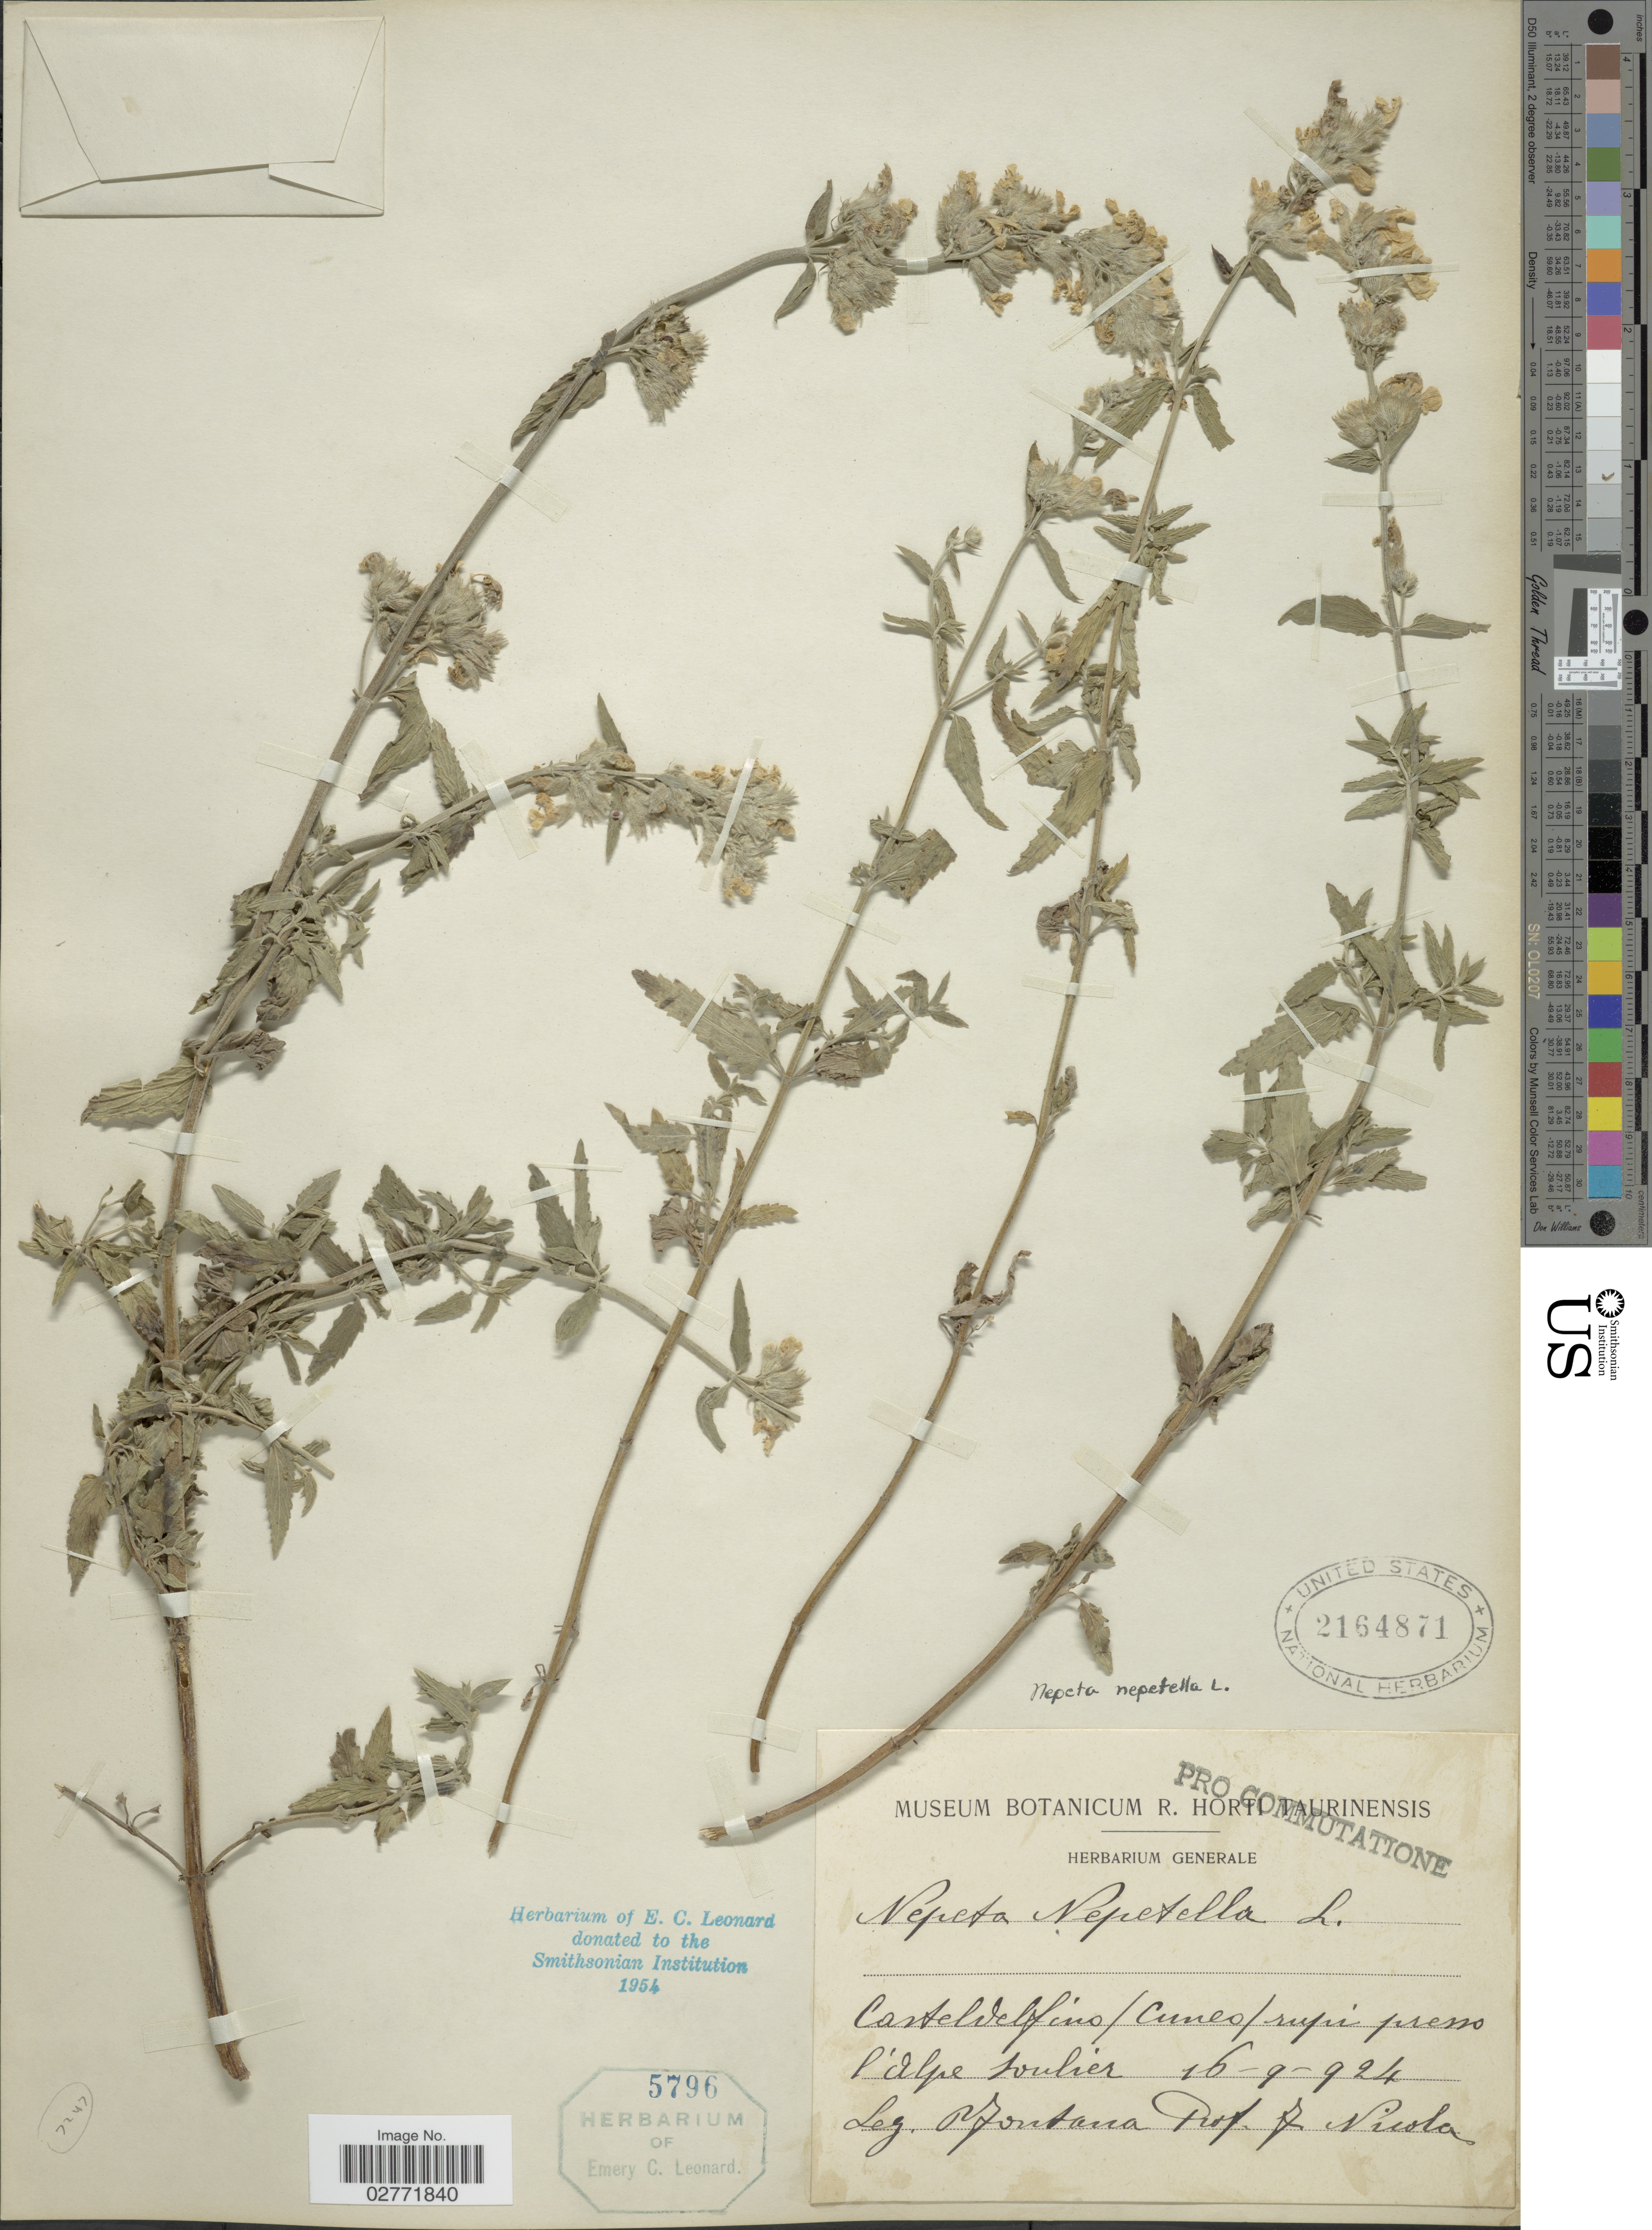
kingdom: Plantae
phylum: Tracheophyta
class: Magnoliopsida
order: Lamiales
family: Lamiaceae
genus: Nepeta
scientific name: Nepeta nepetella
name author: L.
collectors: F. Nicolas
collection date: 1924-09-16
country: Italy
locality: Casteldelfino, Cuneo, rupi presso l'Alpe soulier. [interpreted]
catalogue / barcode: US 2164871